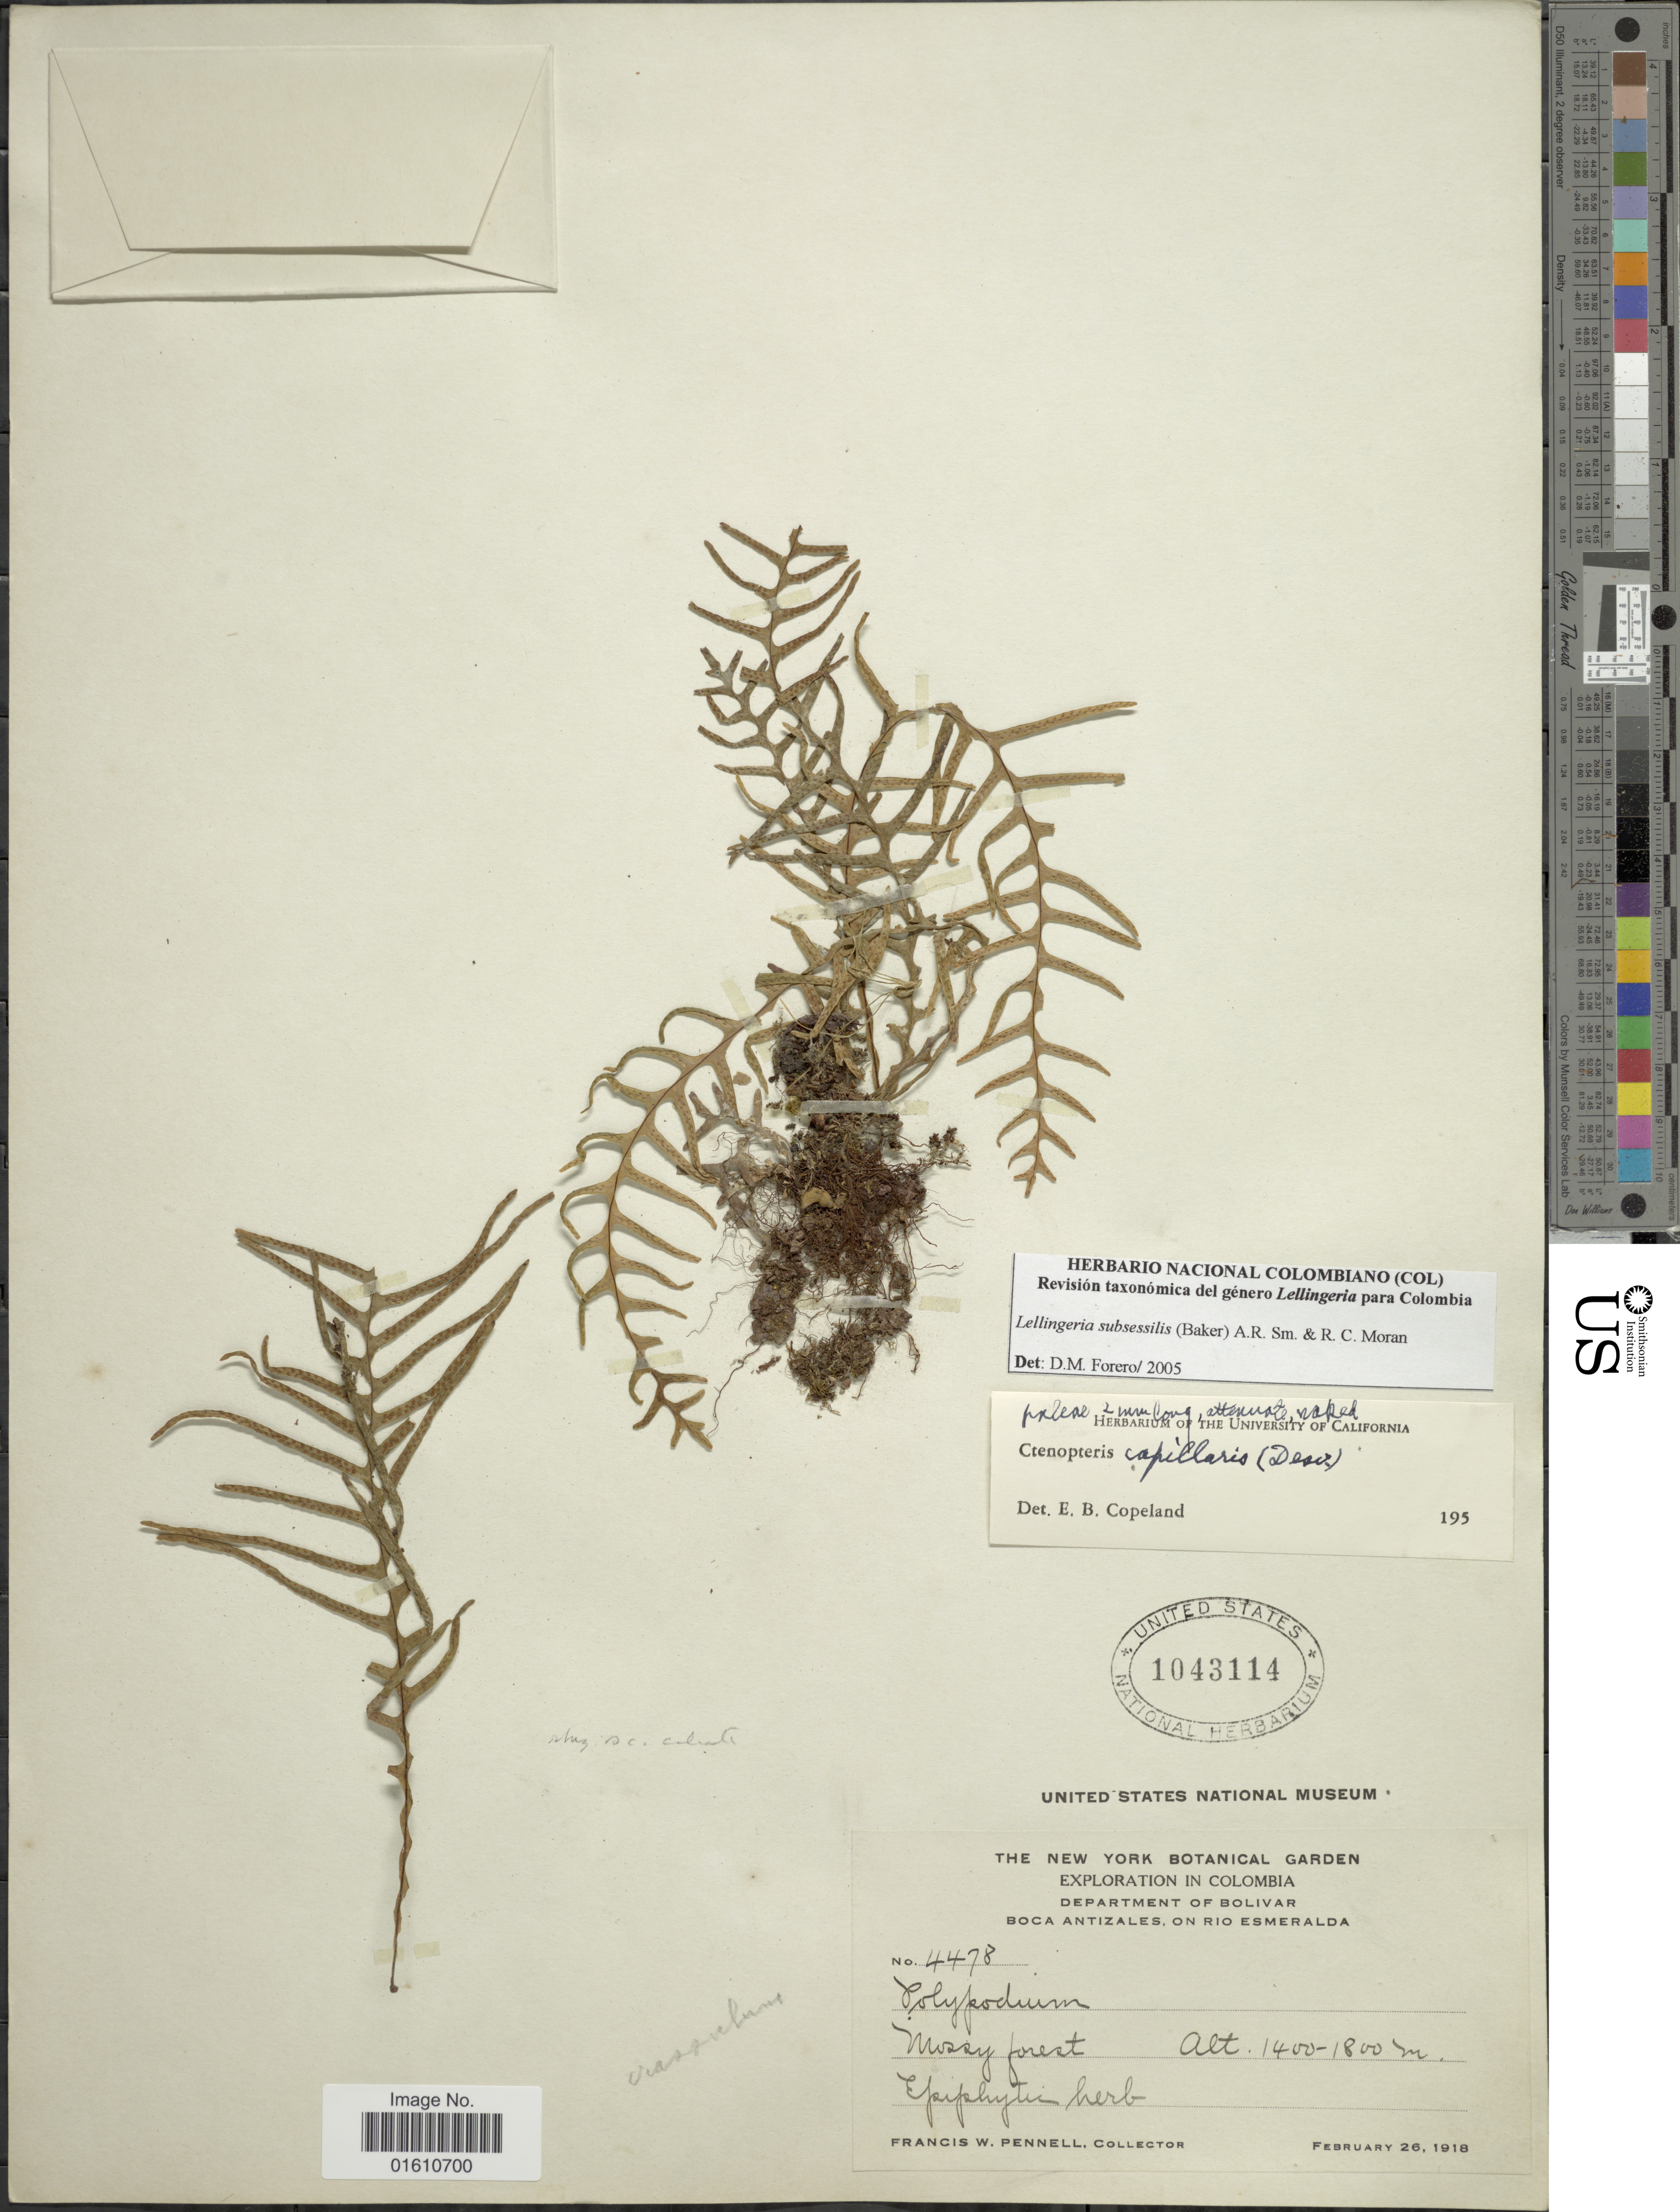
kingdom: Plantae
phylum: Tracheophyta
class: Polypodiopsida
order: Polypodiales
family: Polypodiaceae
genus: Lellingeria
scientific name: Lellingeria subsessilis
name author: (Baker) A.R. Sm. & R.C. Moran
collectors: F. W. Pennell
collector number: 4478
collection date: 1918-02-26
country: Colombia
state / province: Bolívar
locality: Department of Bolivar, Boca Antizales, on Rio Esmeralda, mossy forest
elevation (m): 1400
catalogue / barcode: US 1043114